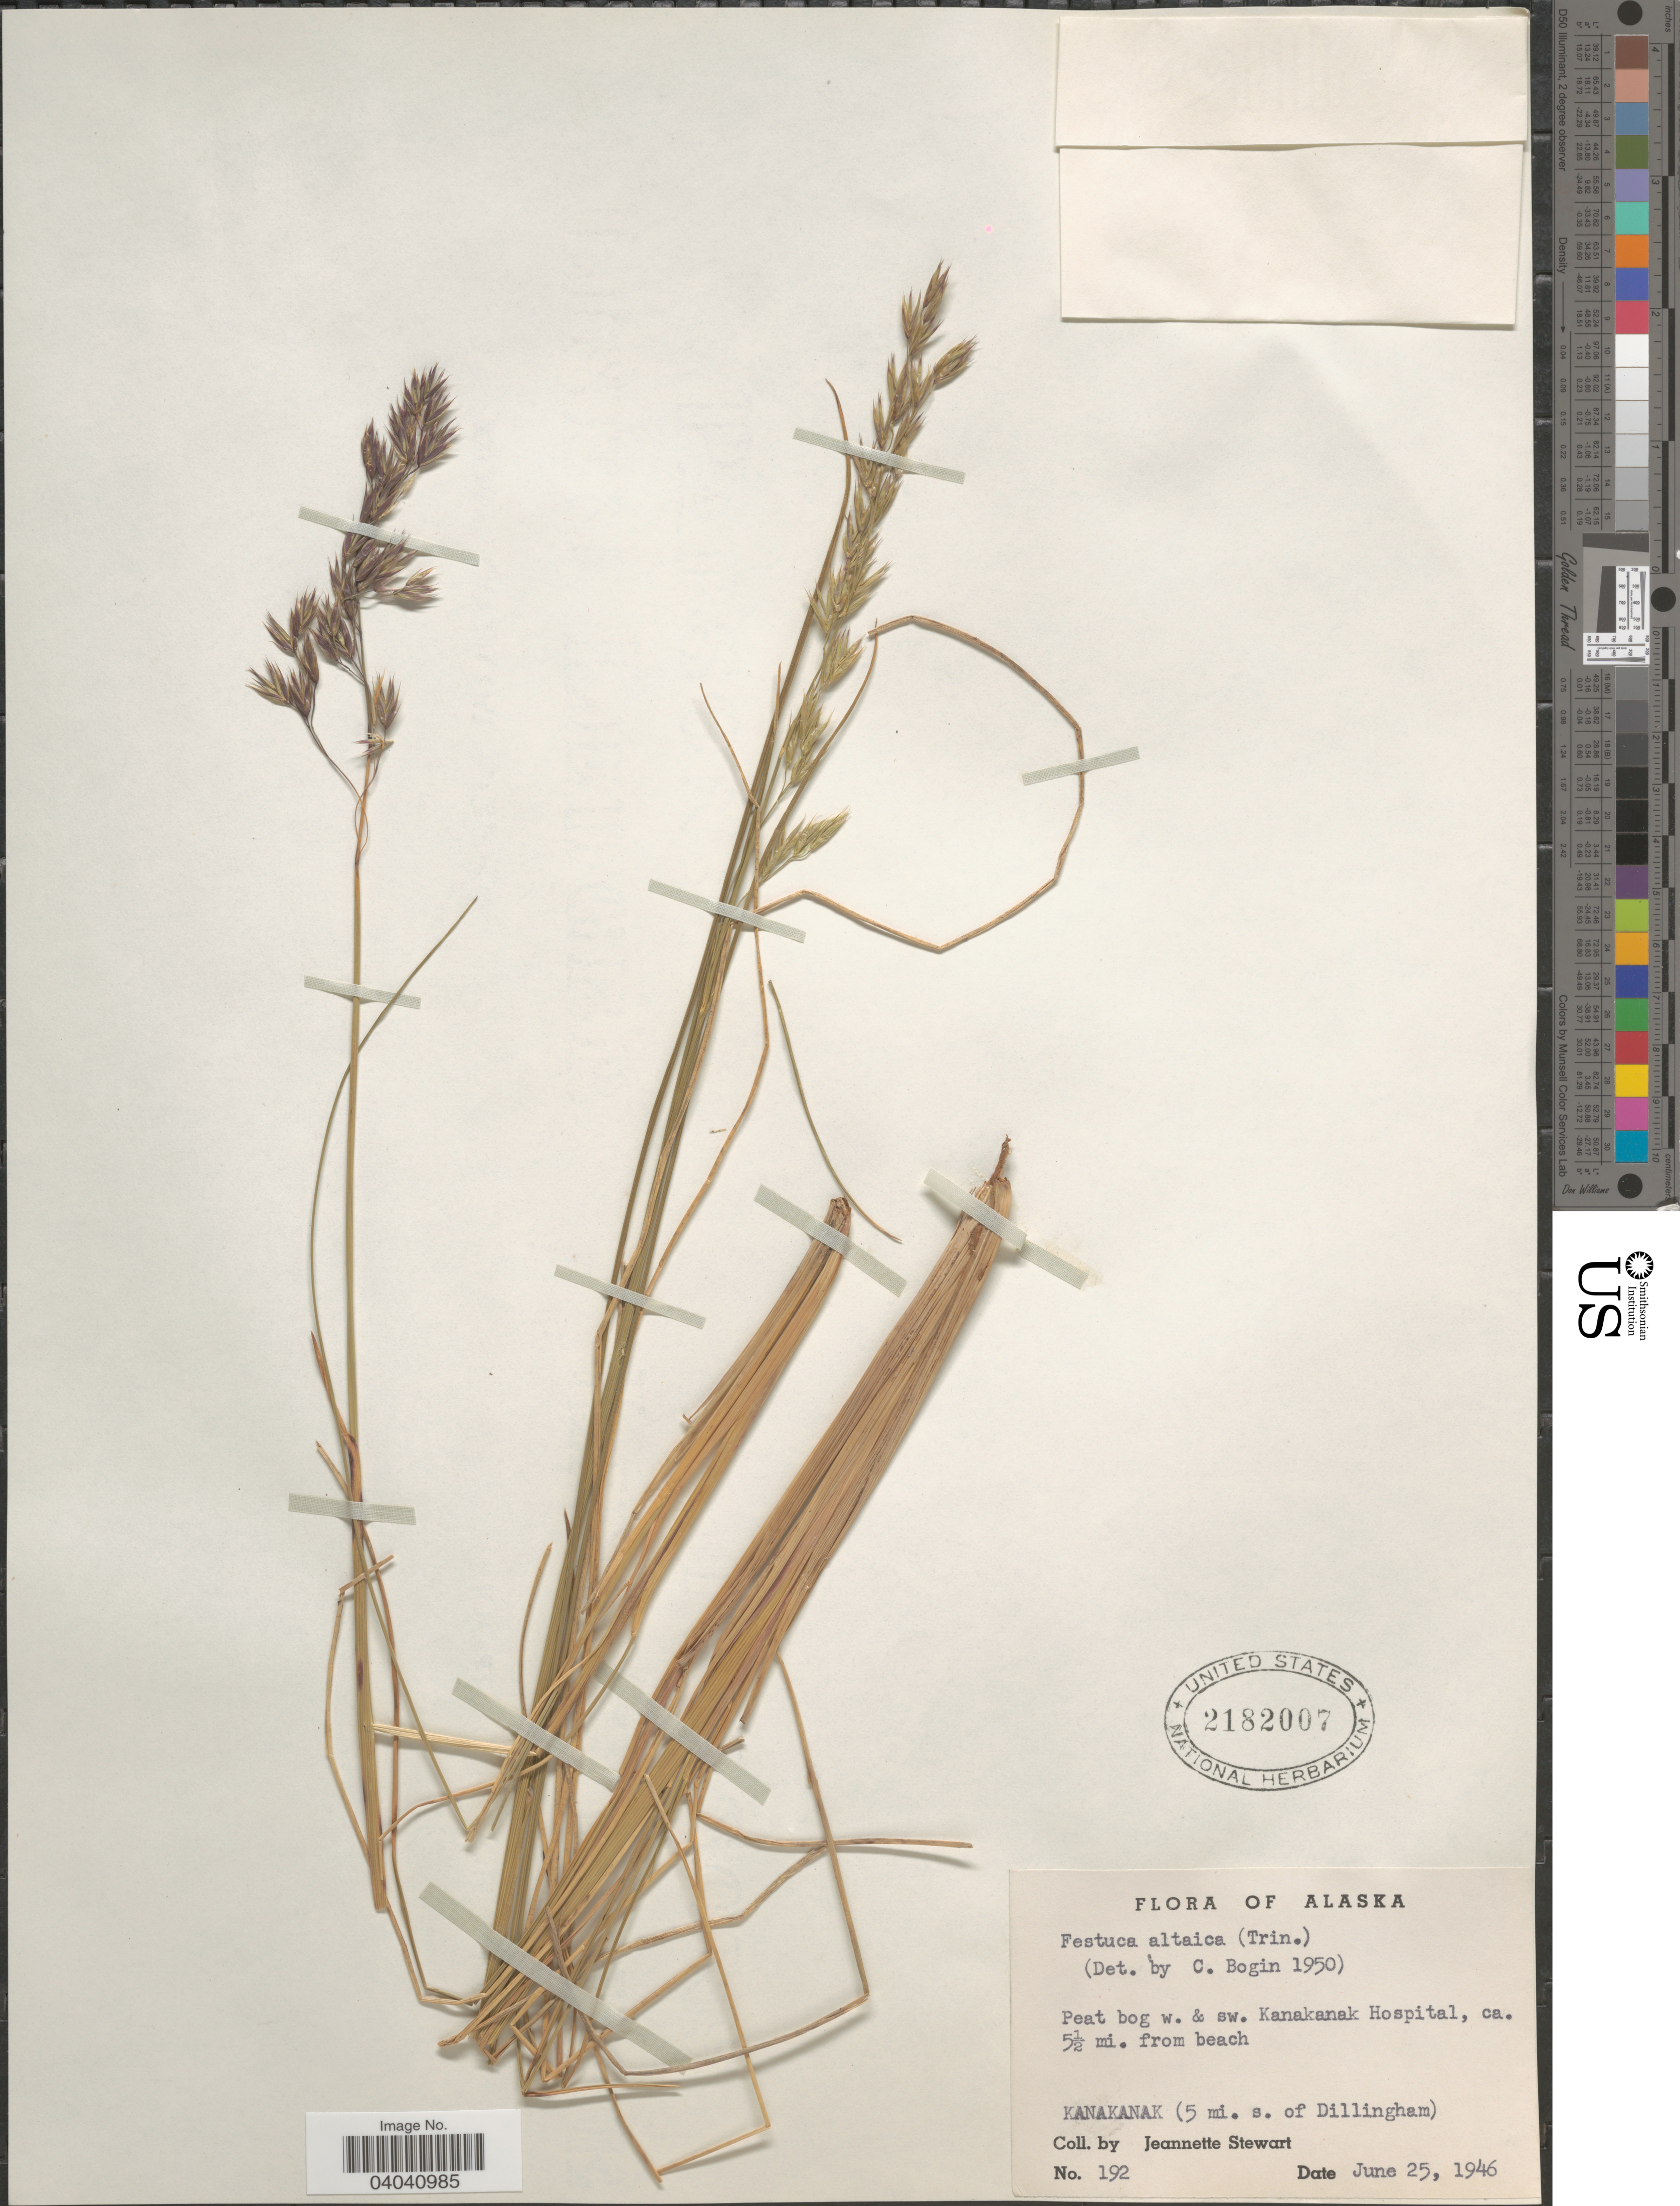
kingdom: Plantae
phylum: Tracheophyta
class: Liliopsida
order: Poales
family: Poaceae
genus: Festuca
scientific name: Festuca altaica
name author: Trin.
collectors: J. Stewart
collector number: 192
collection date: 1946-06-25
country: United States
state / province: Alaska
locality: Peat bog w. & sw. Kanakanak Hospital, ca. 5½ mi. from beach. Kanakanak (5 mi. s. of Dillingham).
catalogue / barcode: US 2182007